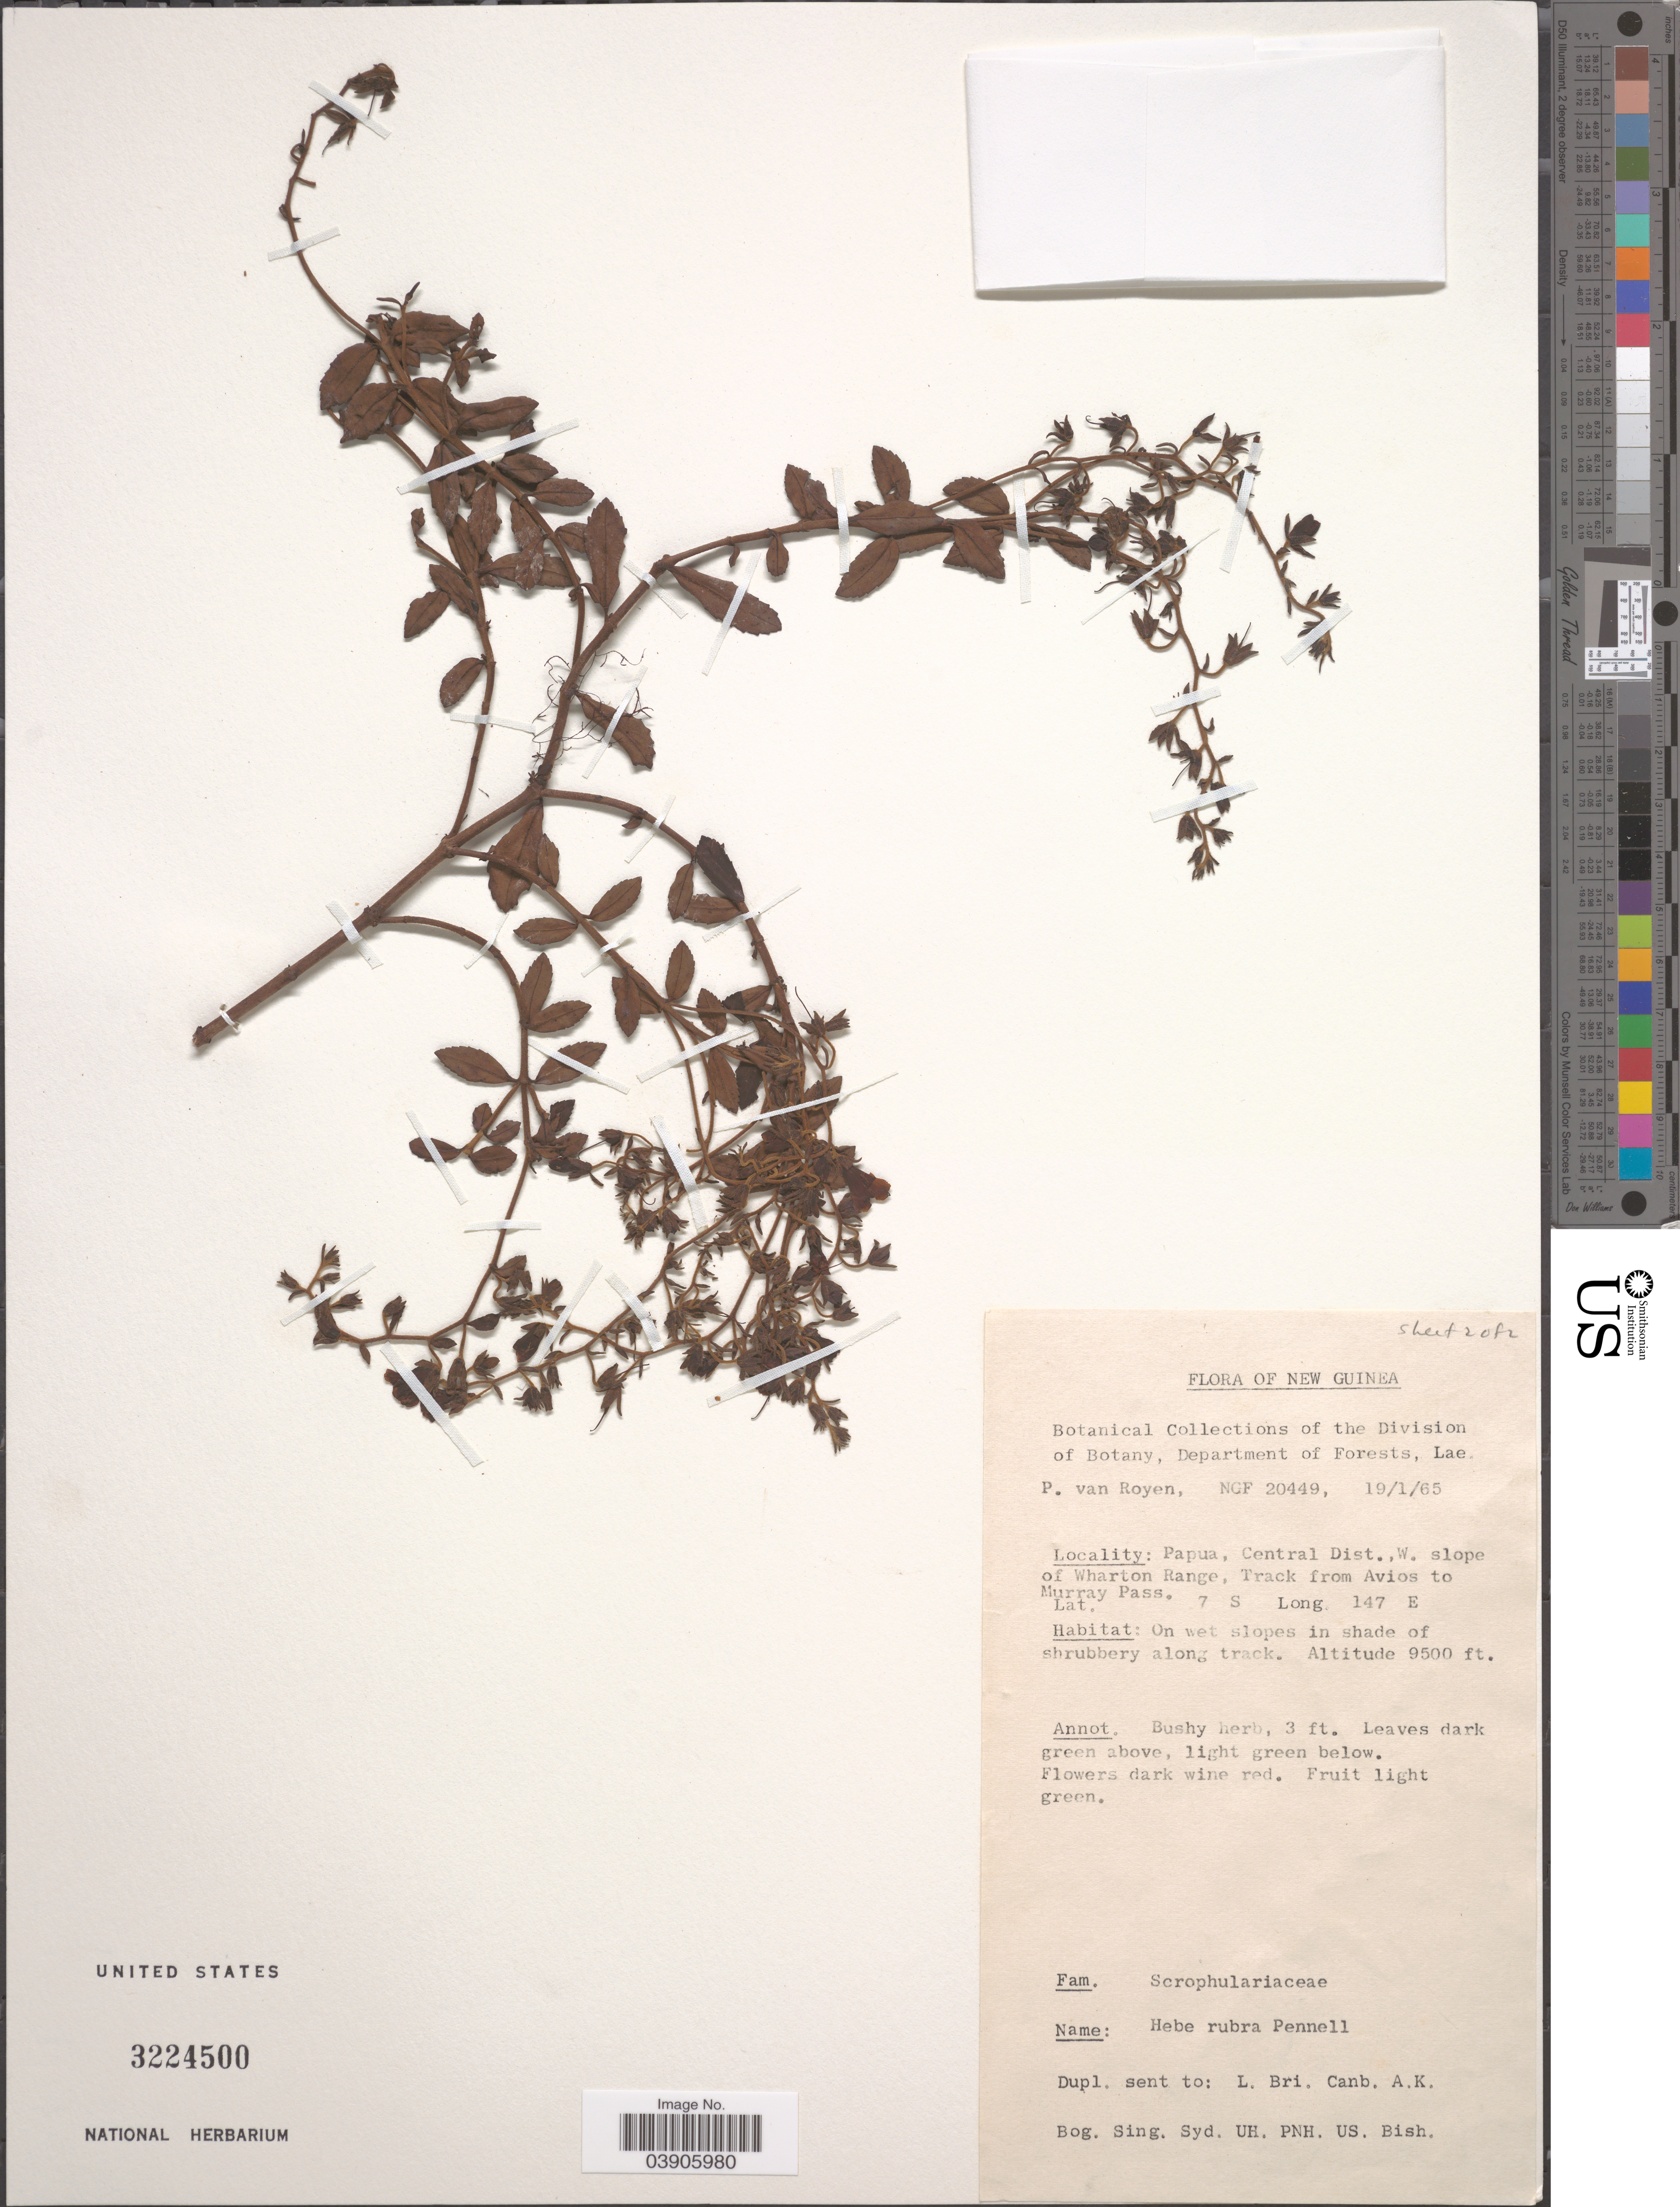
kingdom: Plantae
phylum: Tracheophyta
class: Magnoliopsida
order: Lamiales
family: Plantaginaceae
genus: Hebe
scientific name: Hebe rubra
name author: Pennell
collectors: P. van Royen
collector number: NGF 20449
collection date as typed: Transcribed d/m/y: 19/1/65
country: Papua New Guinea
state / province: Central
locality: New Guinea. Papua, Central District.,W. slope of Wharton Range, Track from Avios to Murray Pass.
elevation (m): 2896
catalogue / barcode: US 3224500